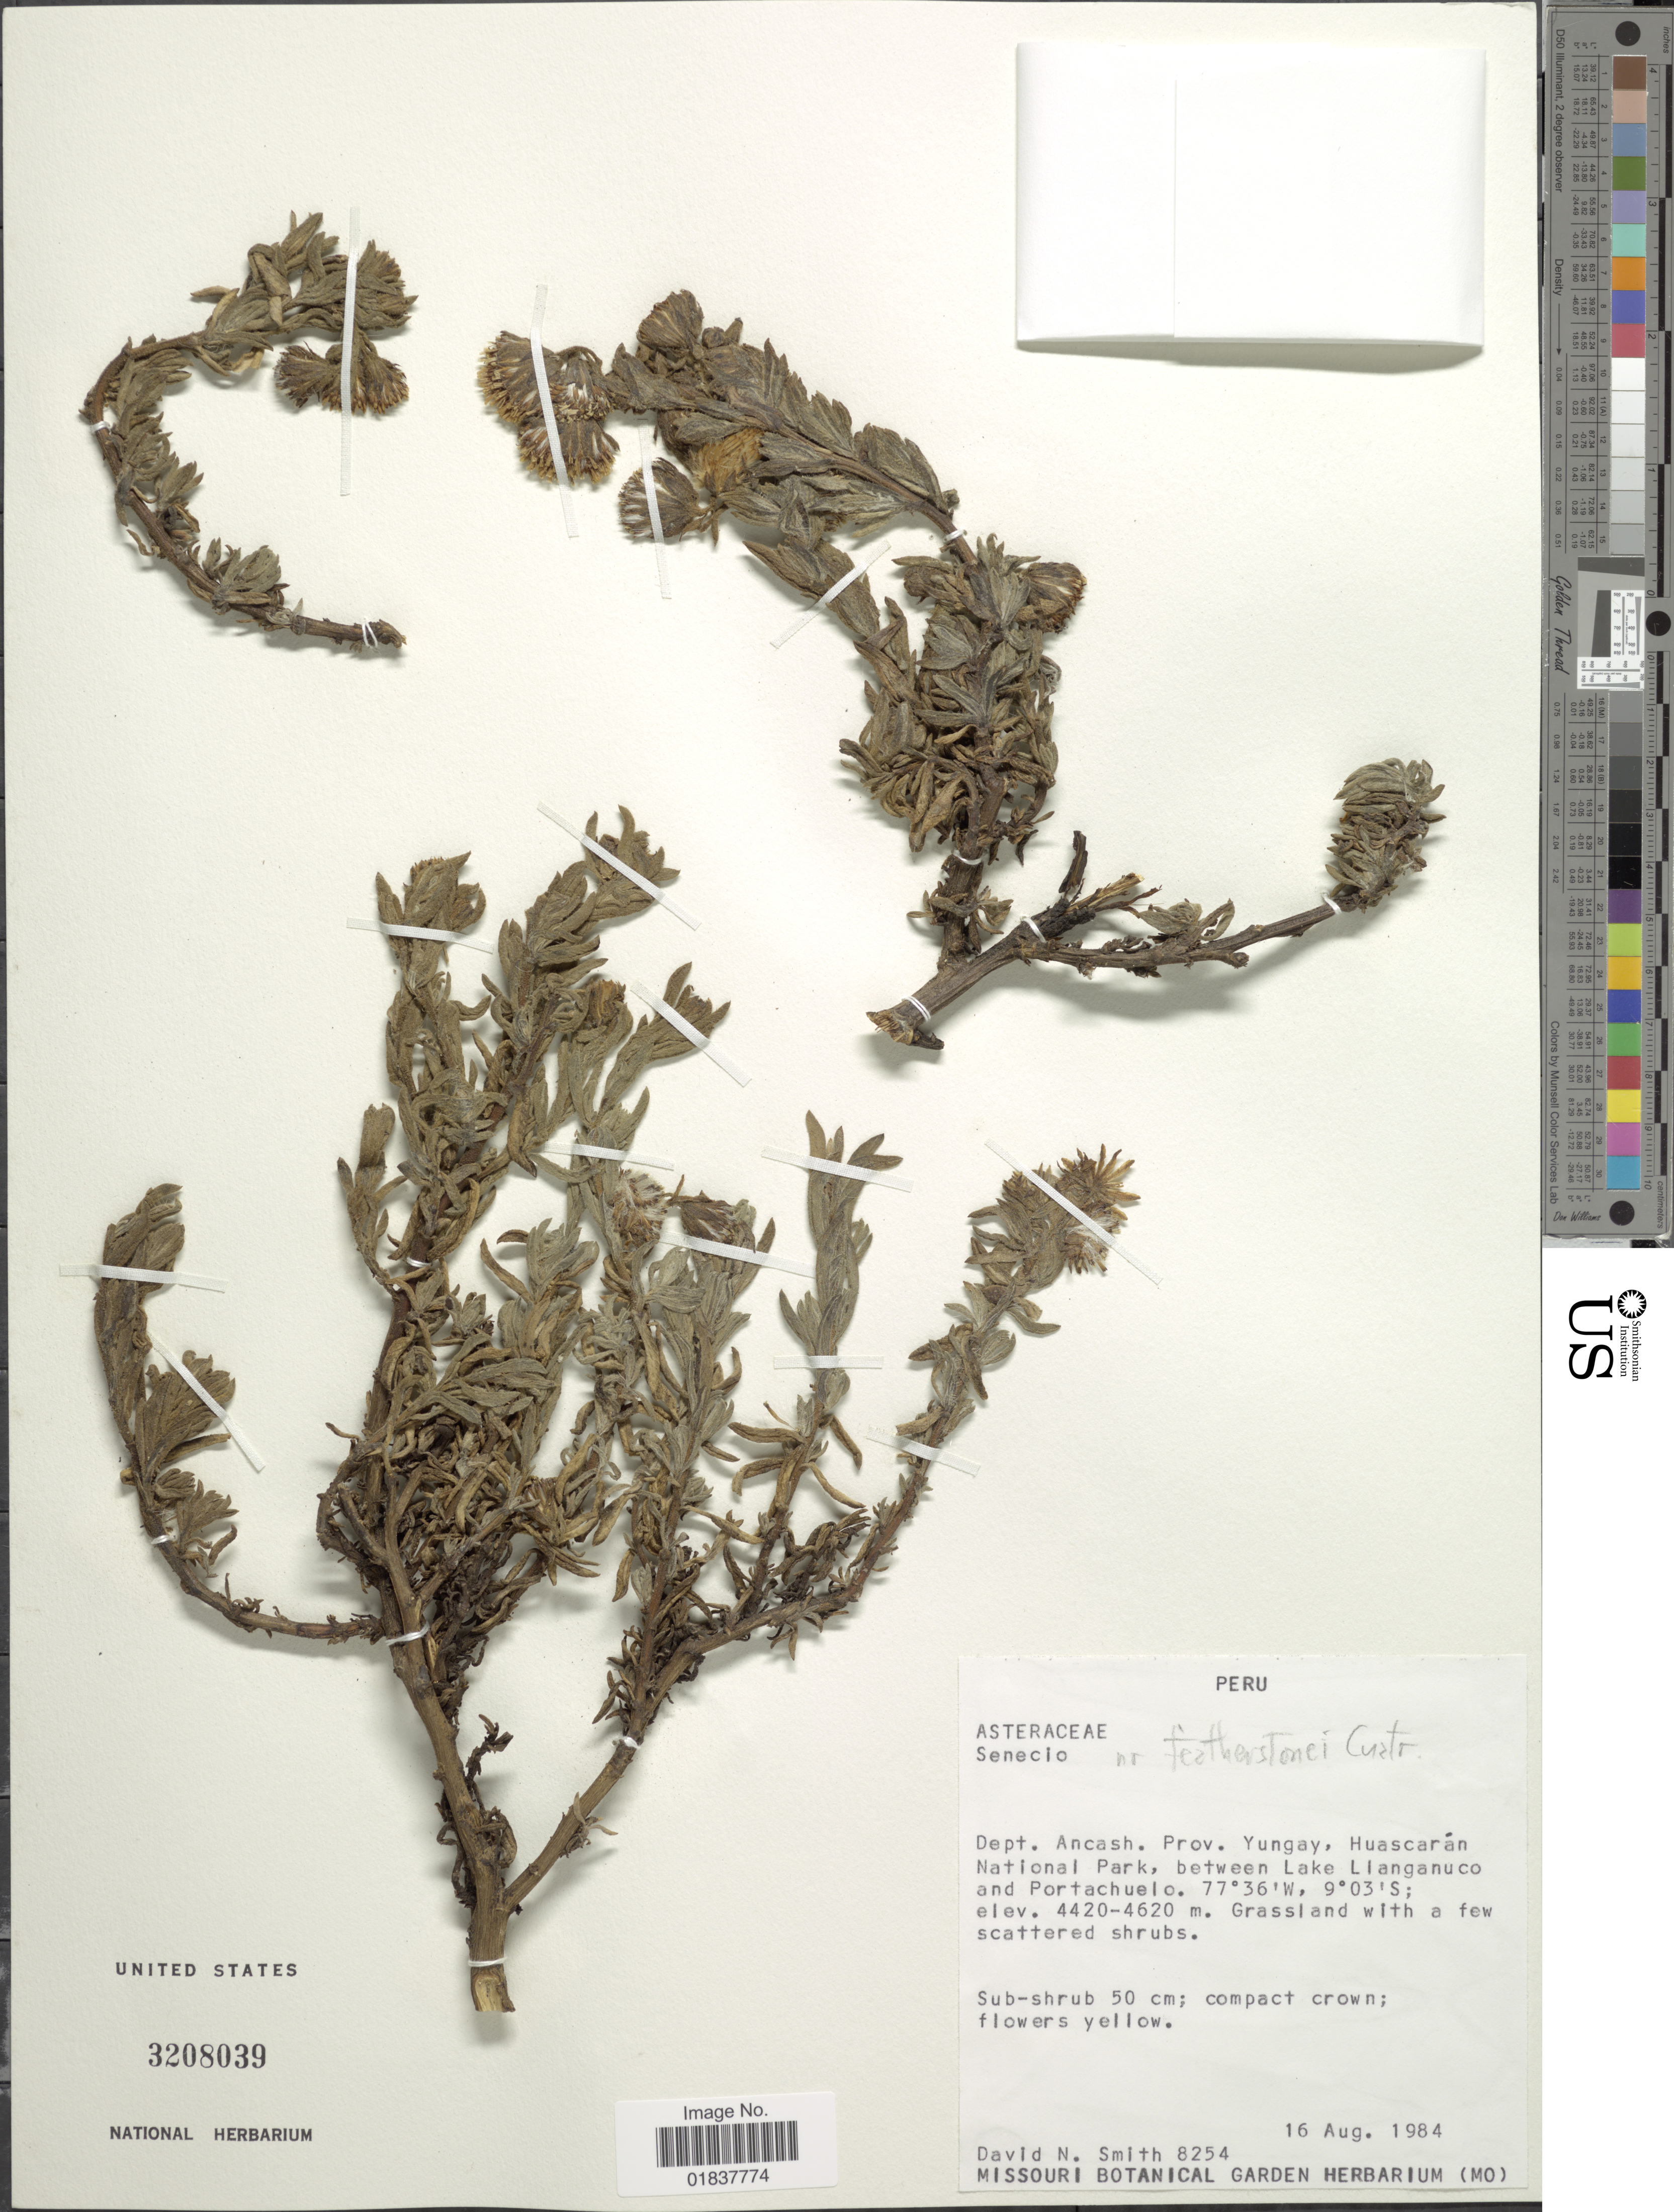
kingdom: Plantae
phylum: Tracheophyta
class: Magnoliopsida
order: Asterales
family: Asteraceae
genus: Senecio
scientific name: Senecio featherstonei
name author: Cuatrec.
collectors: D. Smith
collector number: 8254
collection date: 1984-08-16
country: Peru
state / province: Ancash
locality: Prov. Yungay, Huascaran National Park, between Lake Llanganuco and Portachuelo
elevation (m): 4420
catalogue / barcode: US 3208039